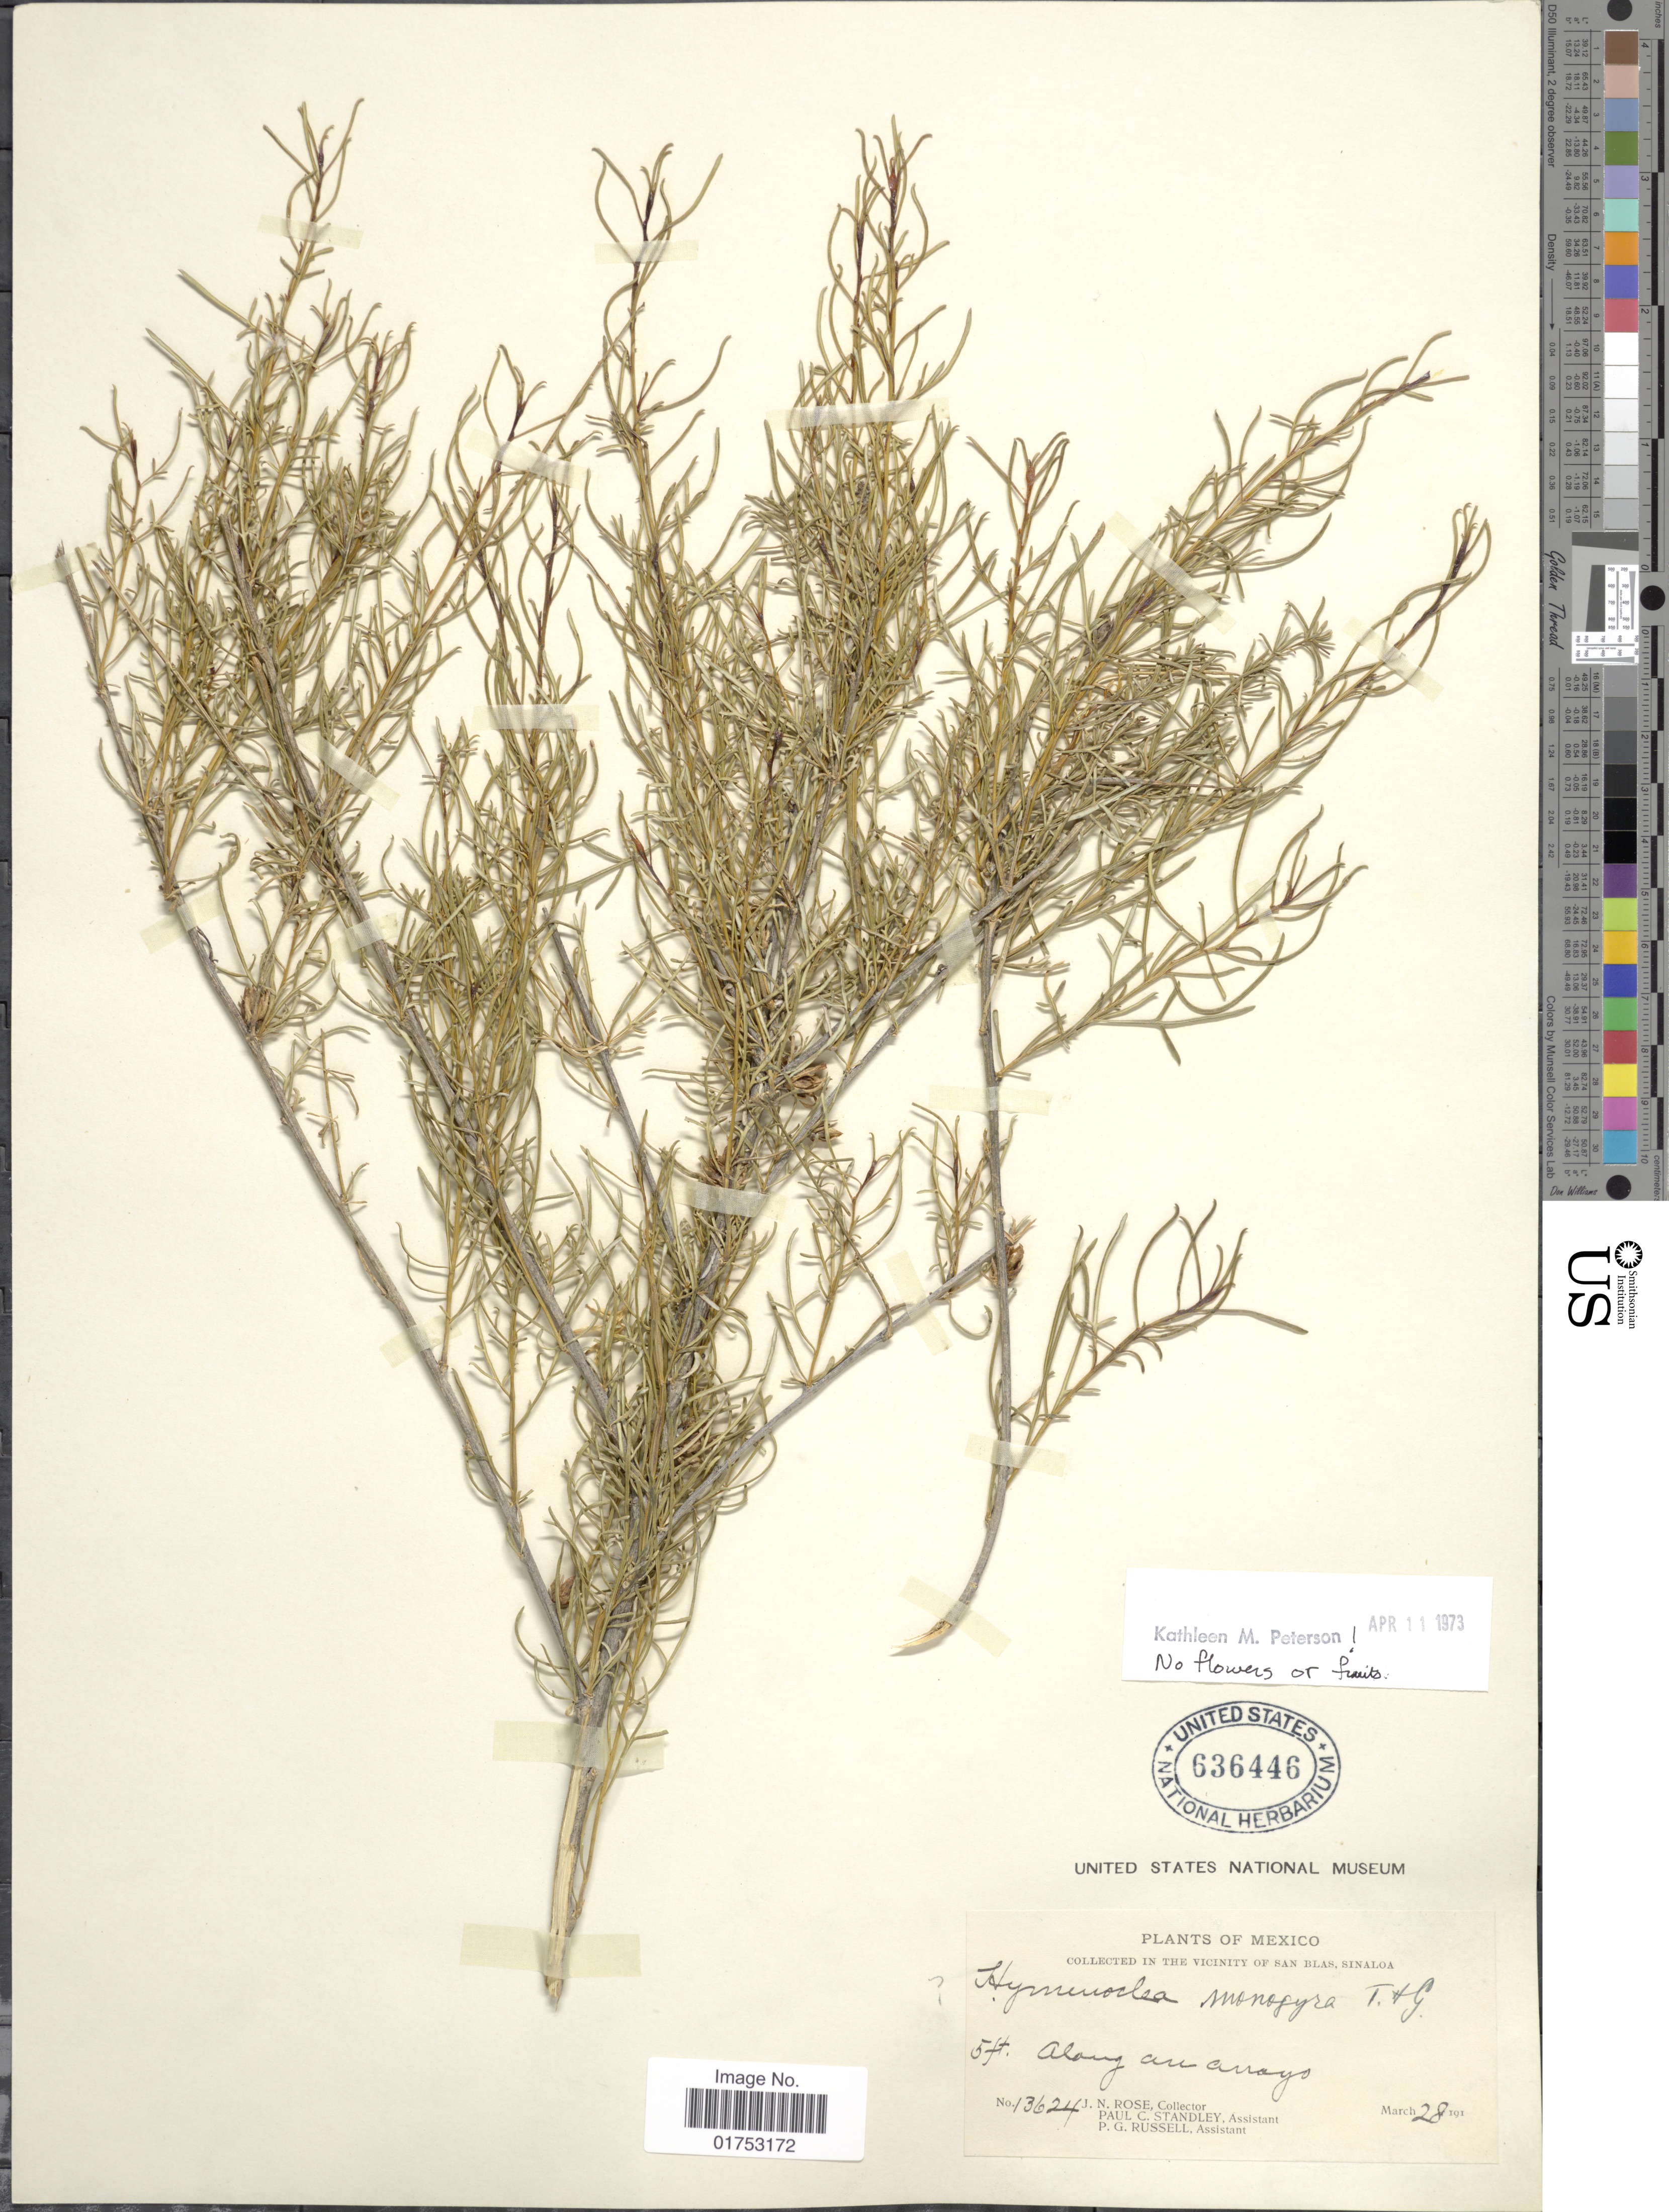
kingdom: Plantae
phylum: Tracheophyta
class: Magnoliopsida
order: Asterales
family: Asteraceae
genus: Hymenoclea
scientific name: Hymenoclea monogyra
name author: Torr. & A. Gray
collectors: J. N. Rose, P. C. Standley & P. G. Russell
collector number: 13624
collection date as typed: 191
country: Mexico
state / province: Sinaloa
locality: Vicinity of San Blas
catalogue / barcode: US 636446